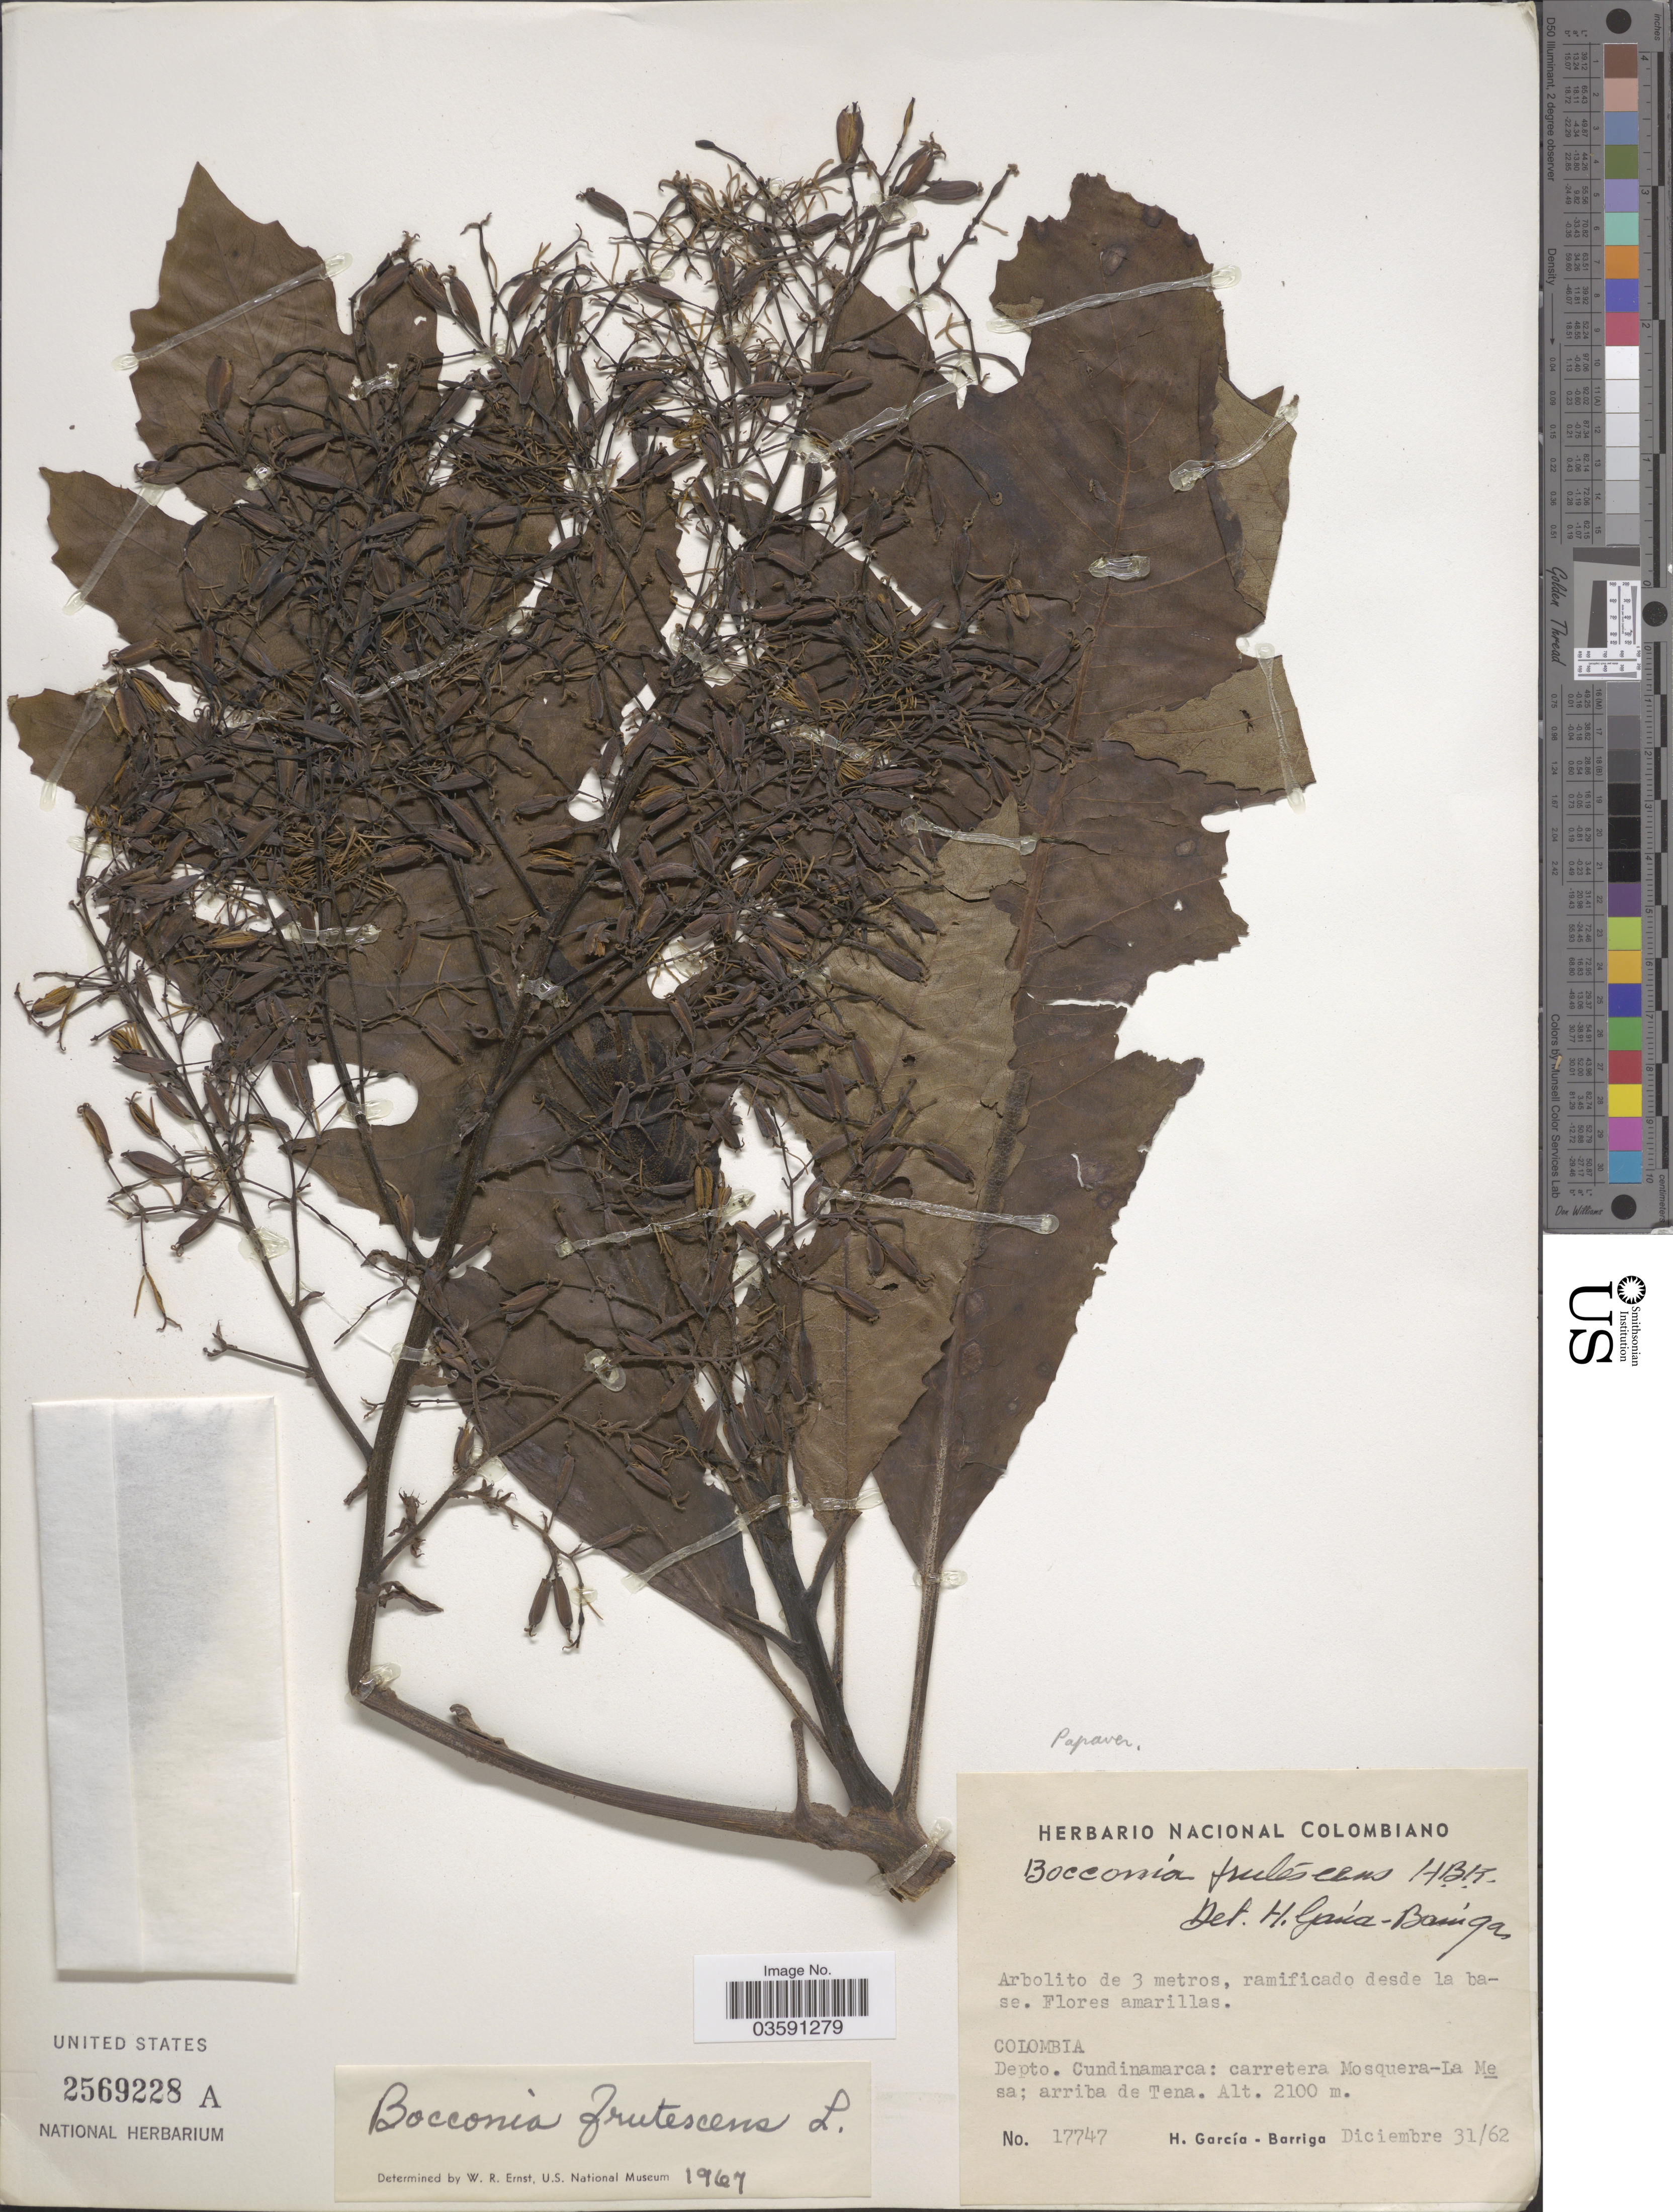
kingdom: Plantae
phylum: Tracheophyta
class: Magnoliopsida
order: Ranunculales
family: Papaveraceae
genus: Bocconia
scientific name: Bocconia integrifolia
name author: Bonpl.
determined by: Strong, Mark T., (BOT), Smithsonian Institution - National Museum of Natural History (UNITED STATES)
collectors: H. García Barriga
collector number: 17747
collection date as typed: Transcribed d/m/y: 31/12/62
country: Colombia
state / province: Cundinamarca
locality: Depto. Cundinamarca: carretera Mosquera-La Mesa; arriba de Tena.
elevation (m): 2100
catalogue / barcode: US 2569228A